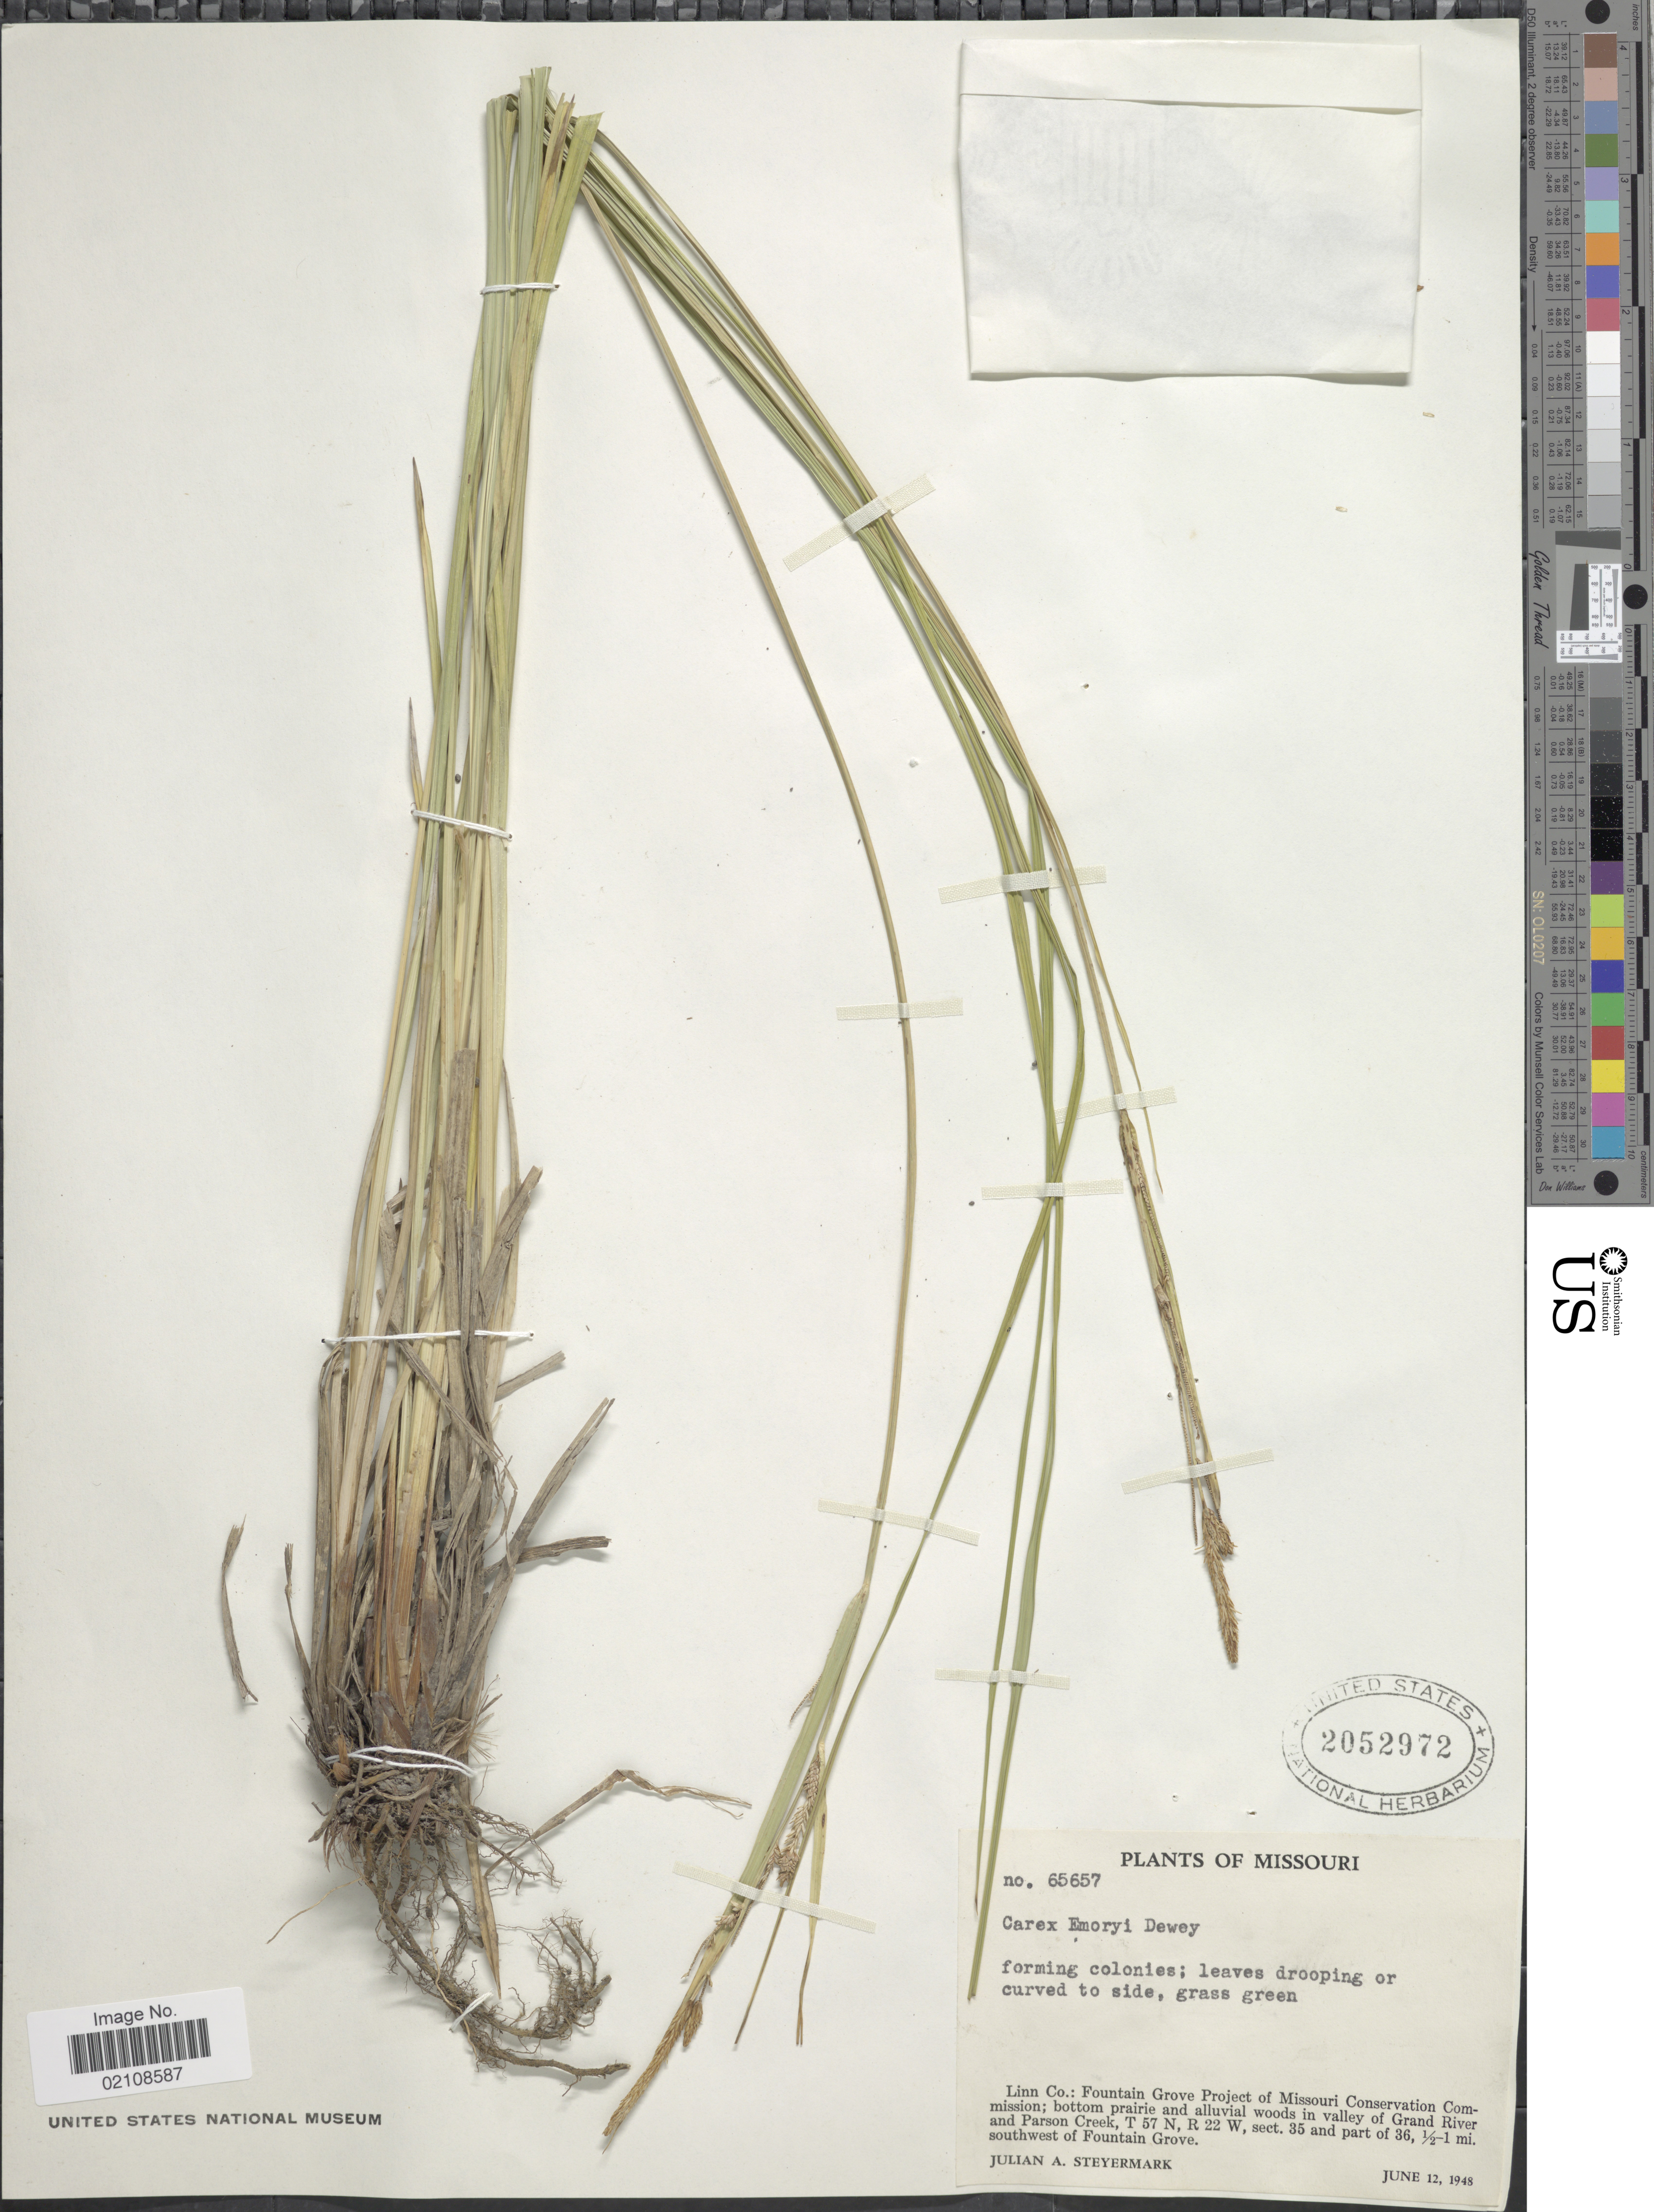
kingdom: Plantae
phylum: Tracheophyta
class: Liliopsida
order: Poales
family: Cyperaceae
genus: Carex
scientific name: Carex emoryi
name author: Dewey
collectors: J. Steyermark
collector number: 65657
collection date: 1948-06-12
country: United States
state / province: Missouri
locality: Linn Co.: Fountain Grove Project of Missouri Conservation Commission; bottom prairie and alluvial woods in valley of Grand River and Parson Creek, T 57 N, R 22 W, sect. 35 and part of 36, ½ - 1 mi. southwest of Fountain Grove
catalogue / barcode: US 2052972